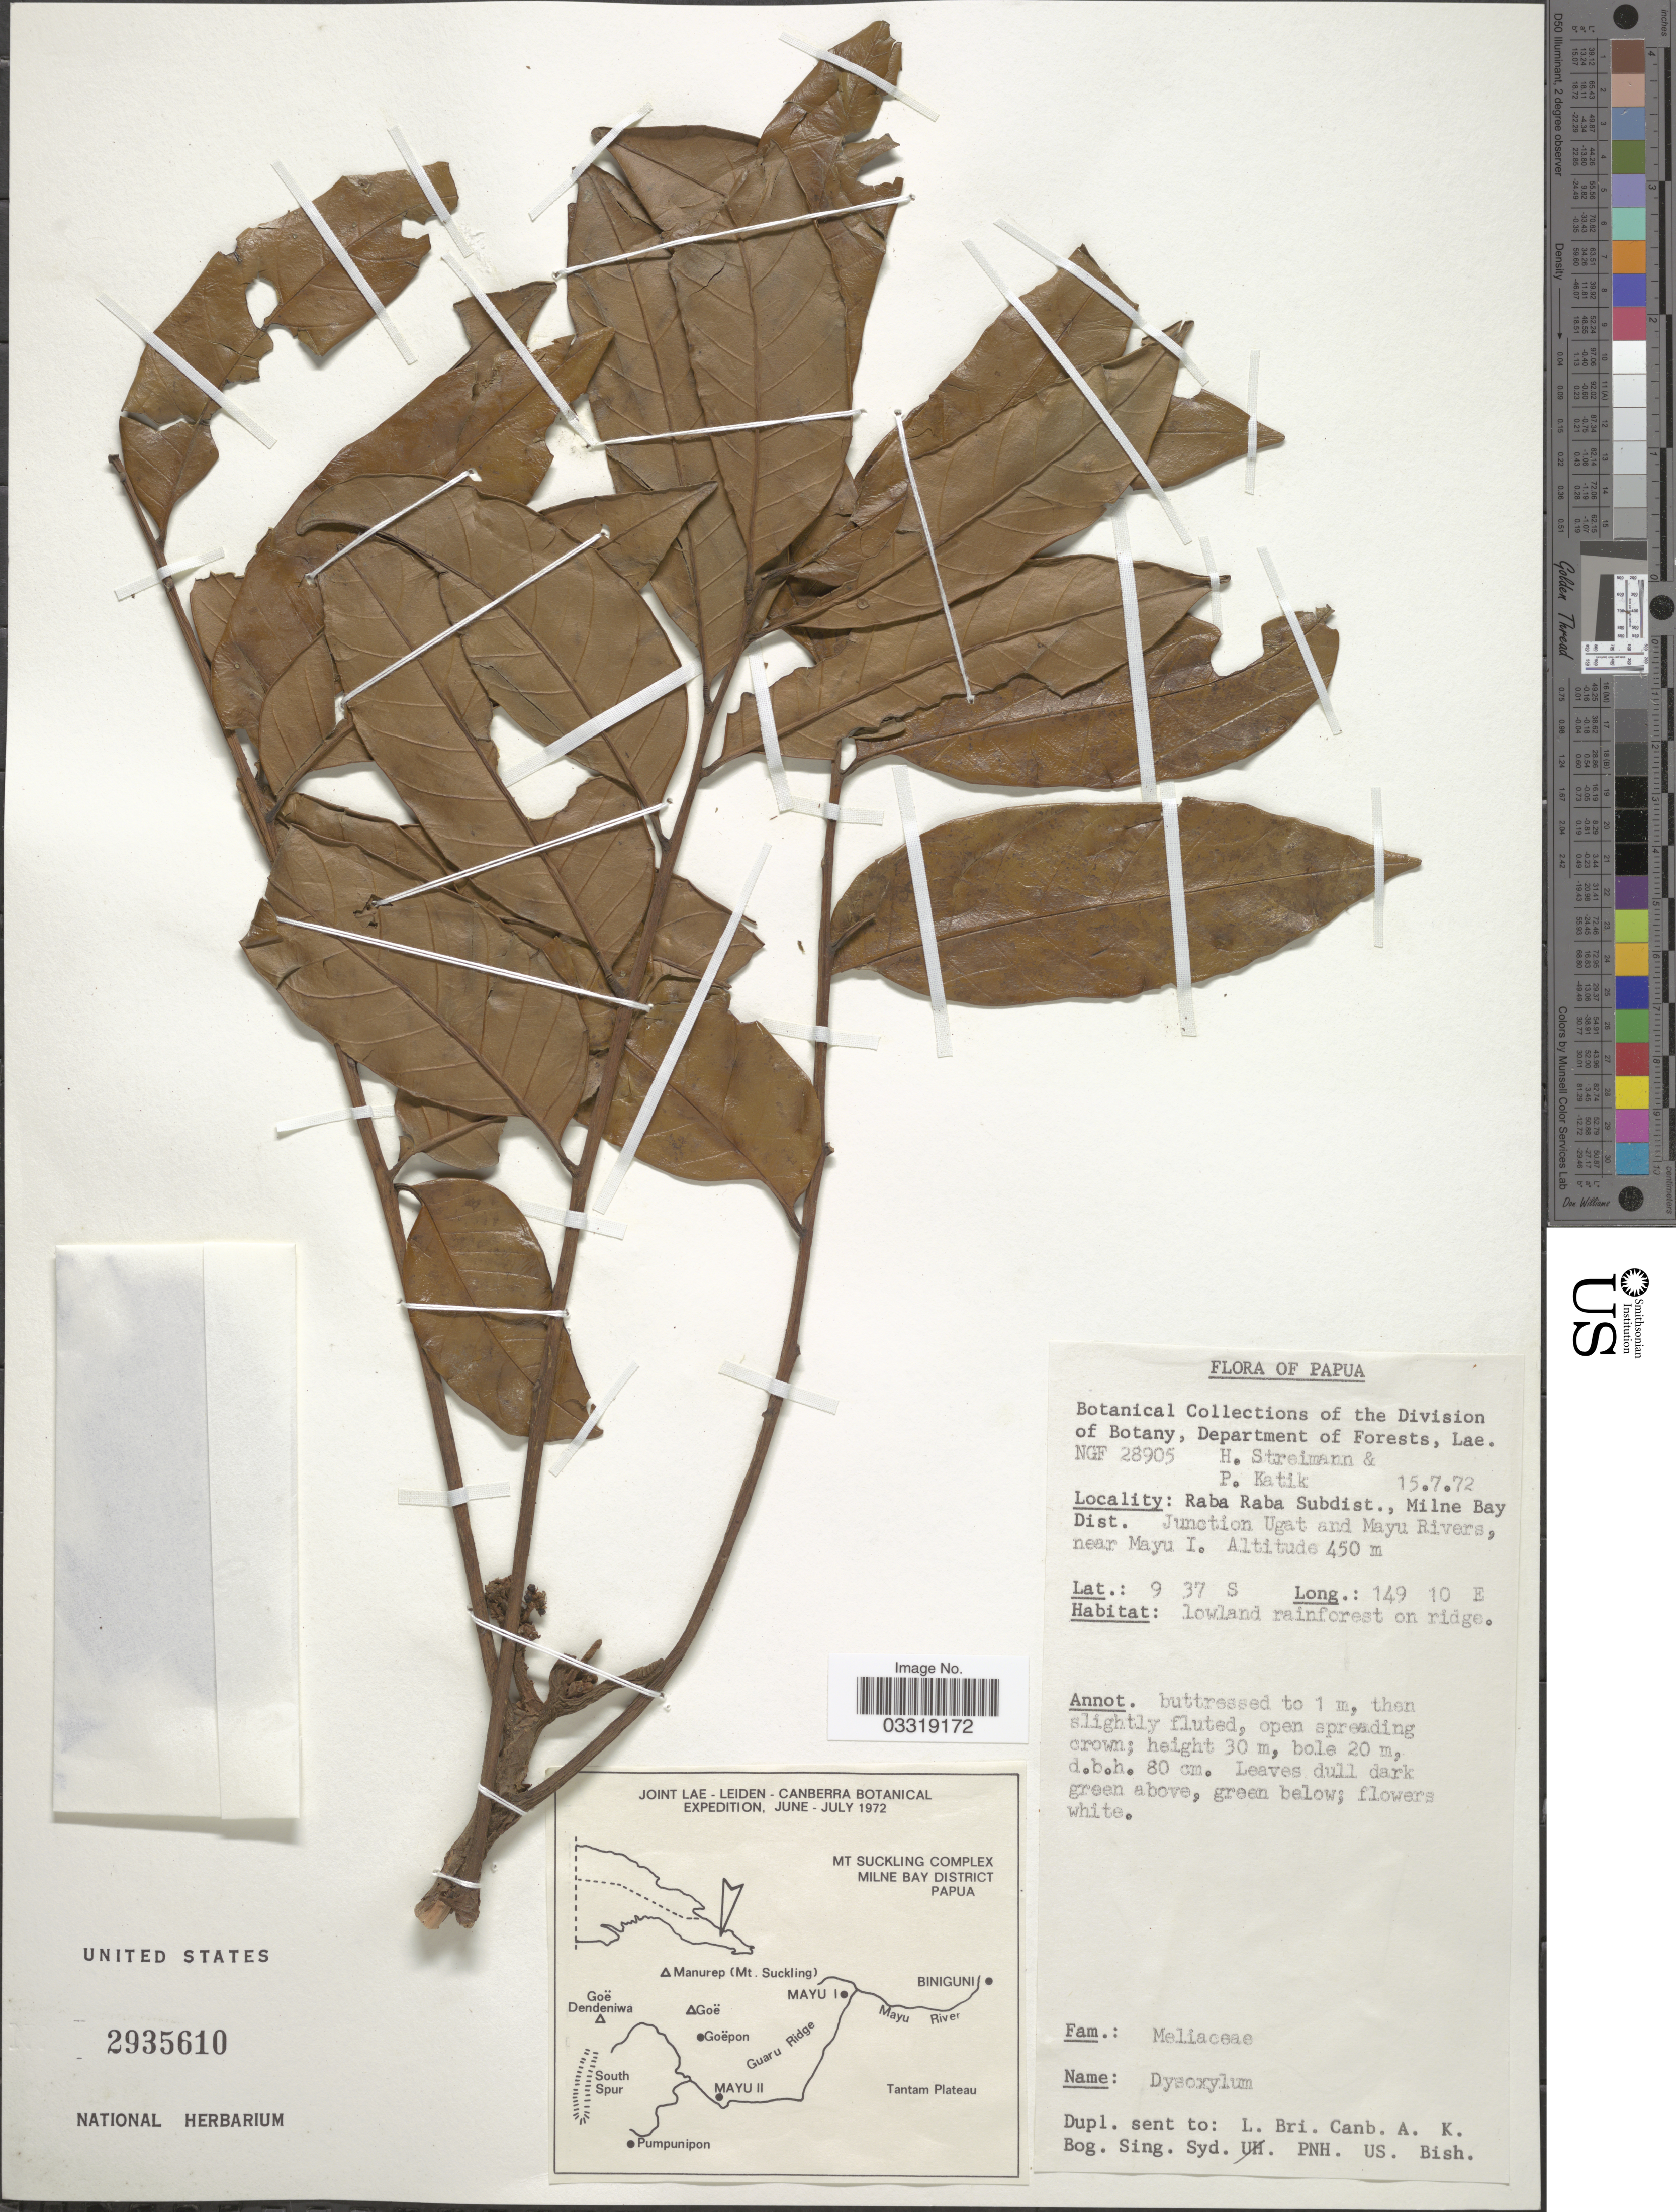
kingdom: Plantae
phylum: Tracheophyta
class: Magnoliopsida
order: Sapindales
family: Meliaceae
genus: Prasoxylon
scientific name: Prasoxylon alliaceum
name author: (Blume) M. Roem.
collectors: H. Streimann & P. Katik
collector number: NGF 28905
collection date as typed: Transcribed d/m/y: 15/7/72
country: Papua New Guinea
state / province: Milne Bay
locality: Papua. Raba Raba Subdist., Milne Bay Dist. Junction Ugat and Mayu Rivers, near Mayu I.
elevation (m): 450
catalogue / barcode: US 2935610